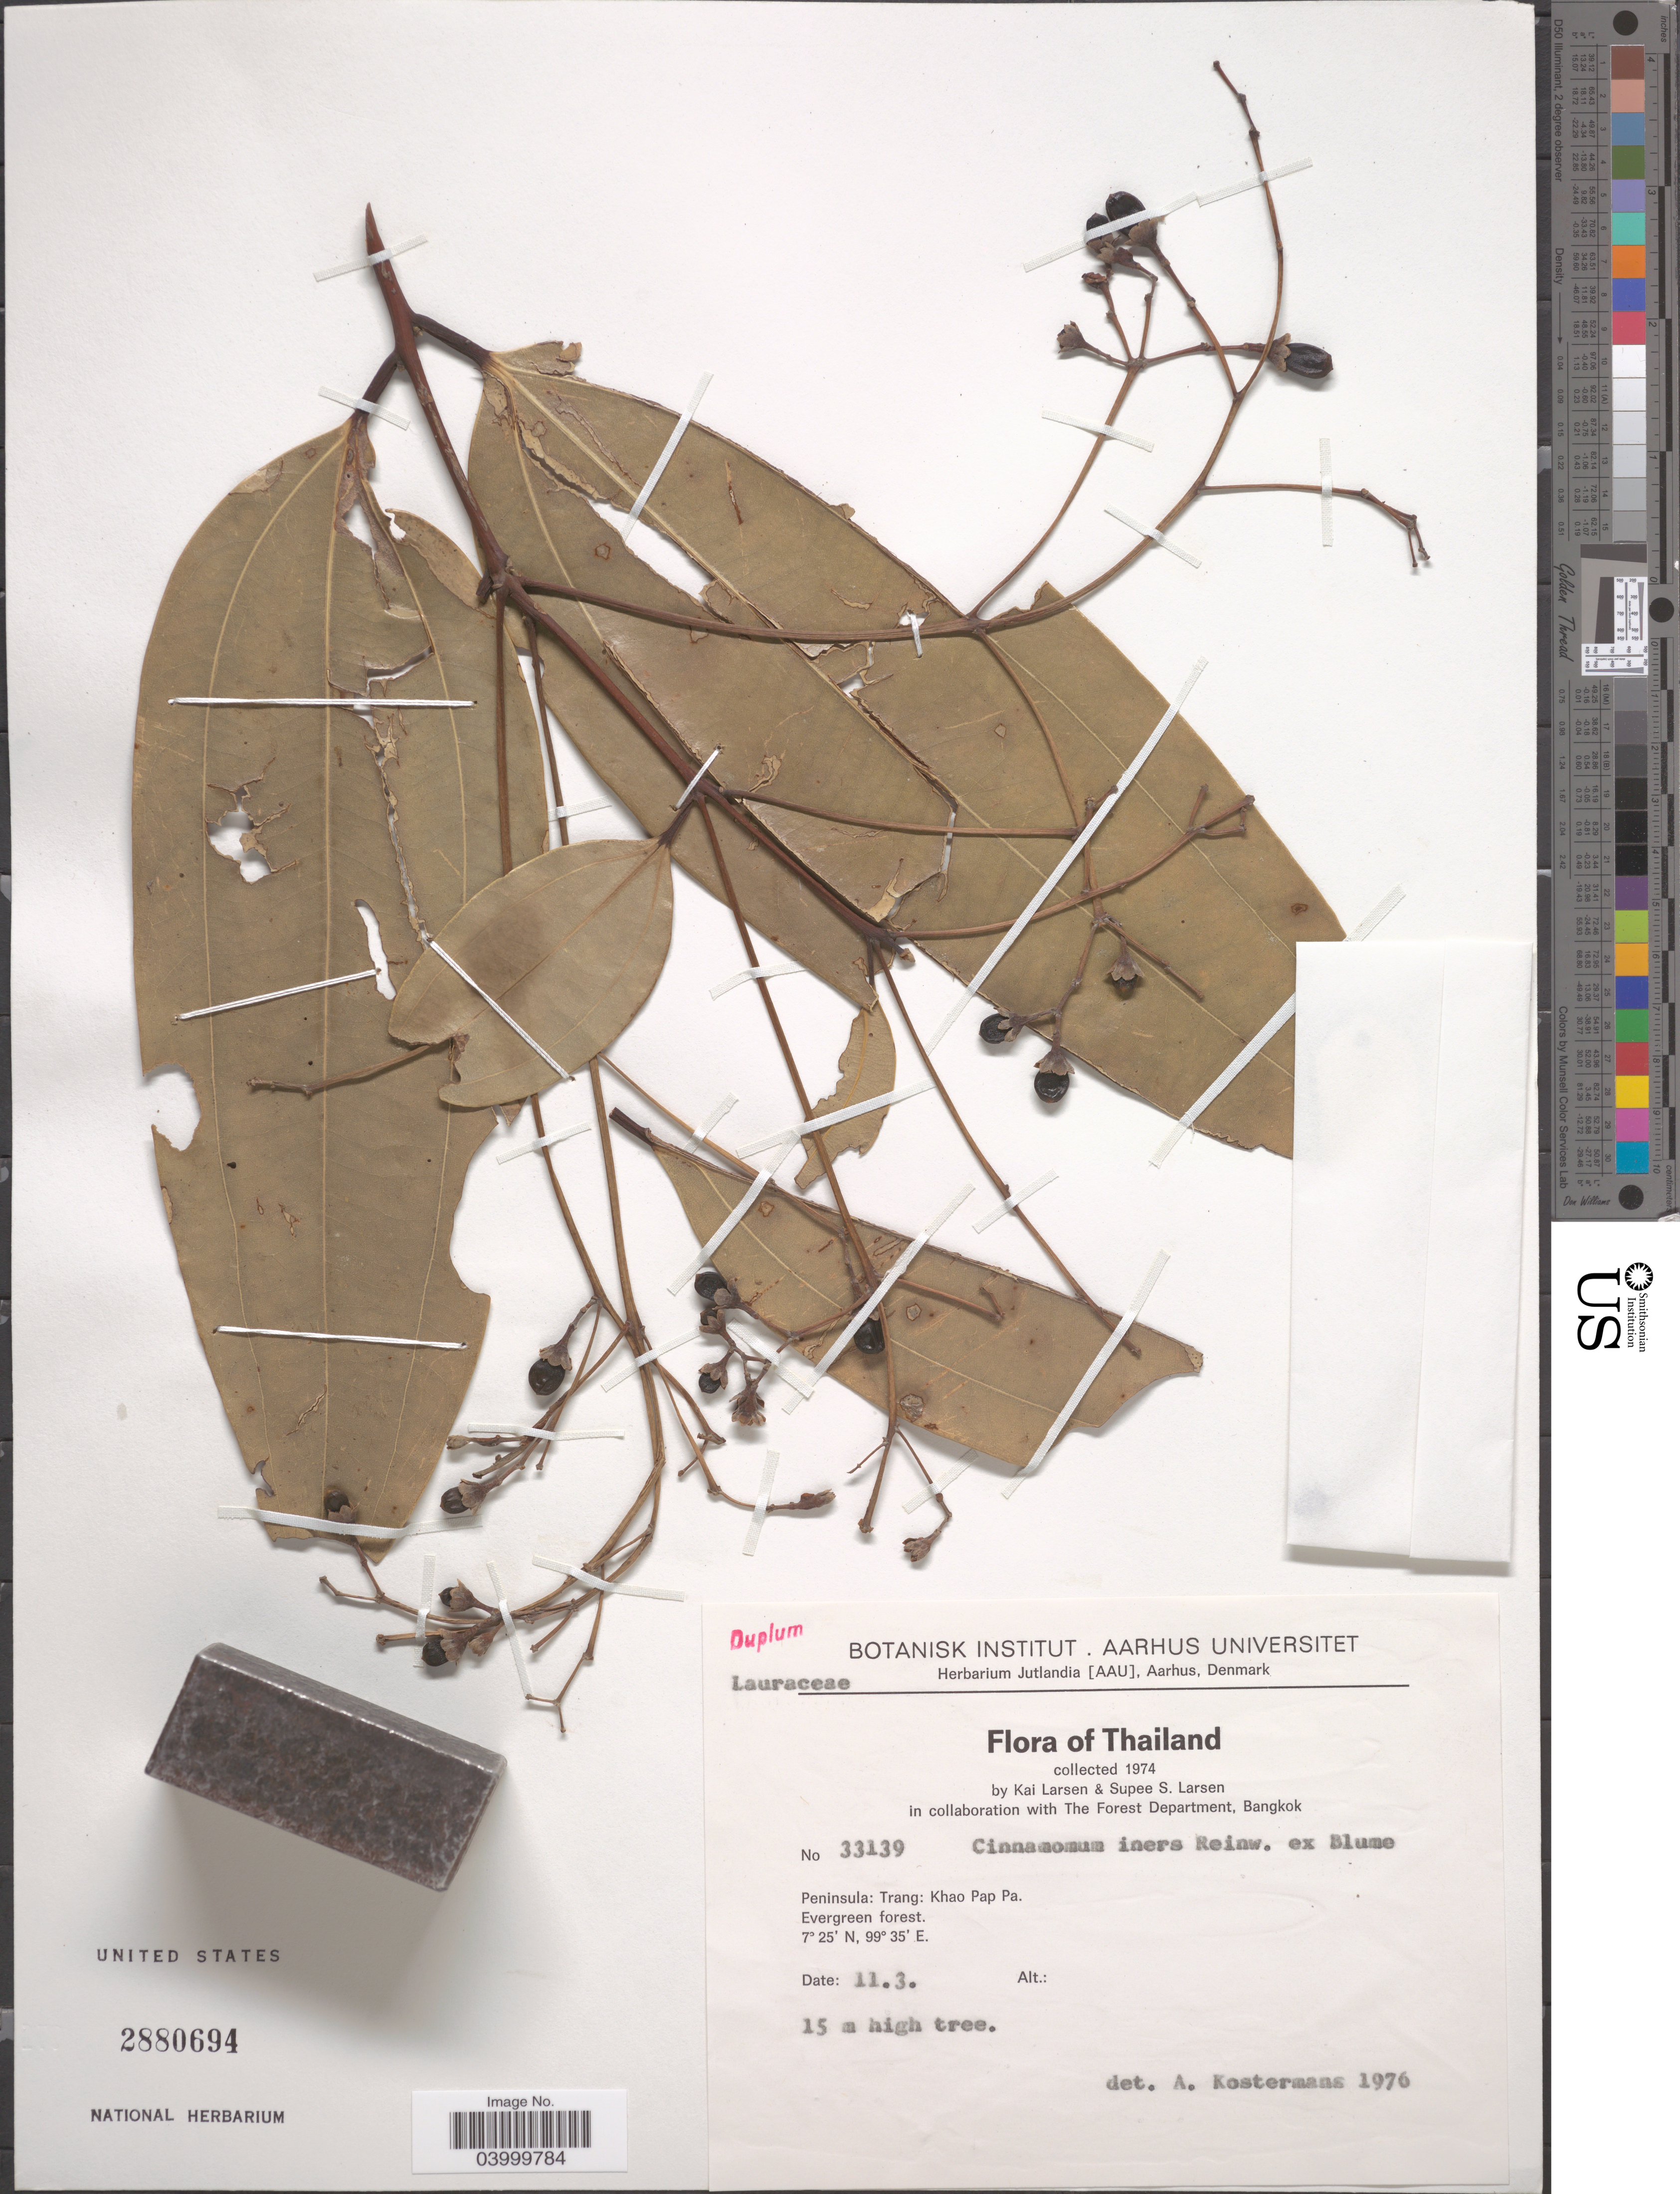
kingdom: Plantae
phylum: Tracheophyta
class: Magnoliopsida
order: Laurales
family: Lauraceae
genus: Cinnamomum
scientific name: Cinnamomum iners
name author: Reinw. ex Blume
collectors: K. Larsen, S. Larsen & The Forest Department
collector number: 33139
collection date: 1974-03-11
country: Thailand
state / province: Trang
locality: Peninsula: Trang: Khao Pap Pa.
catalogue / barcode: US 2880694